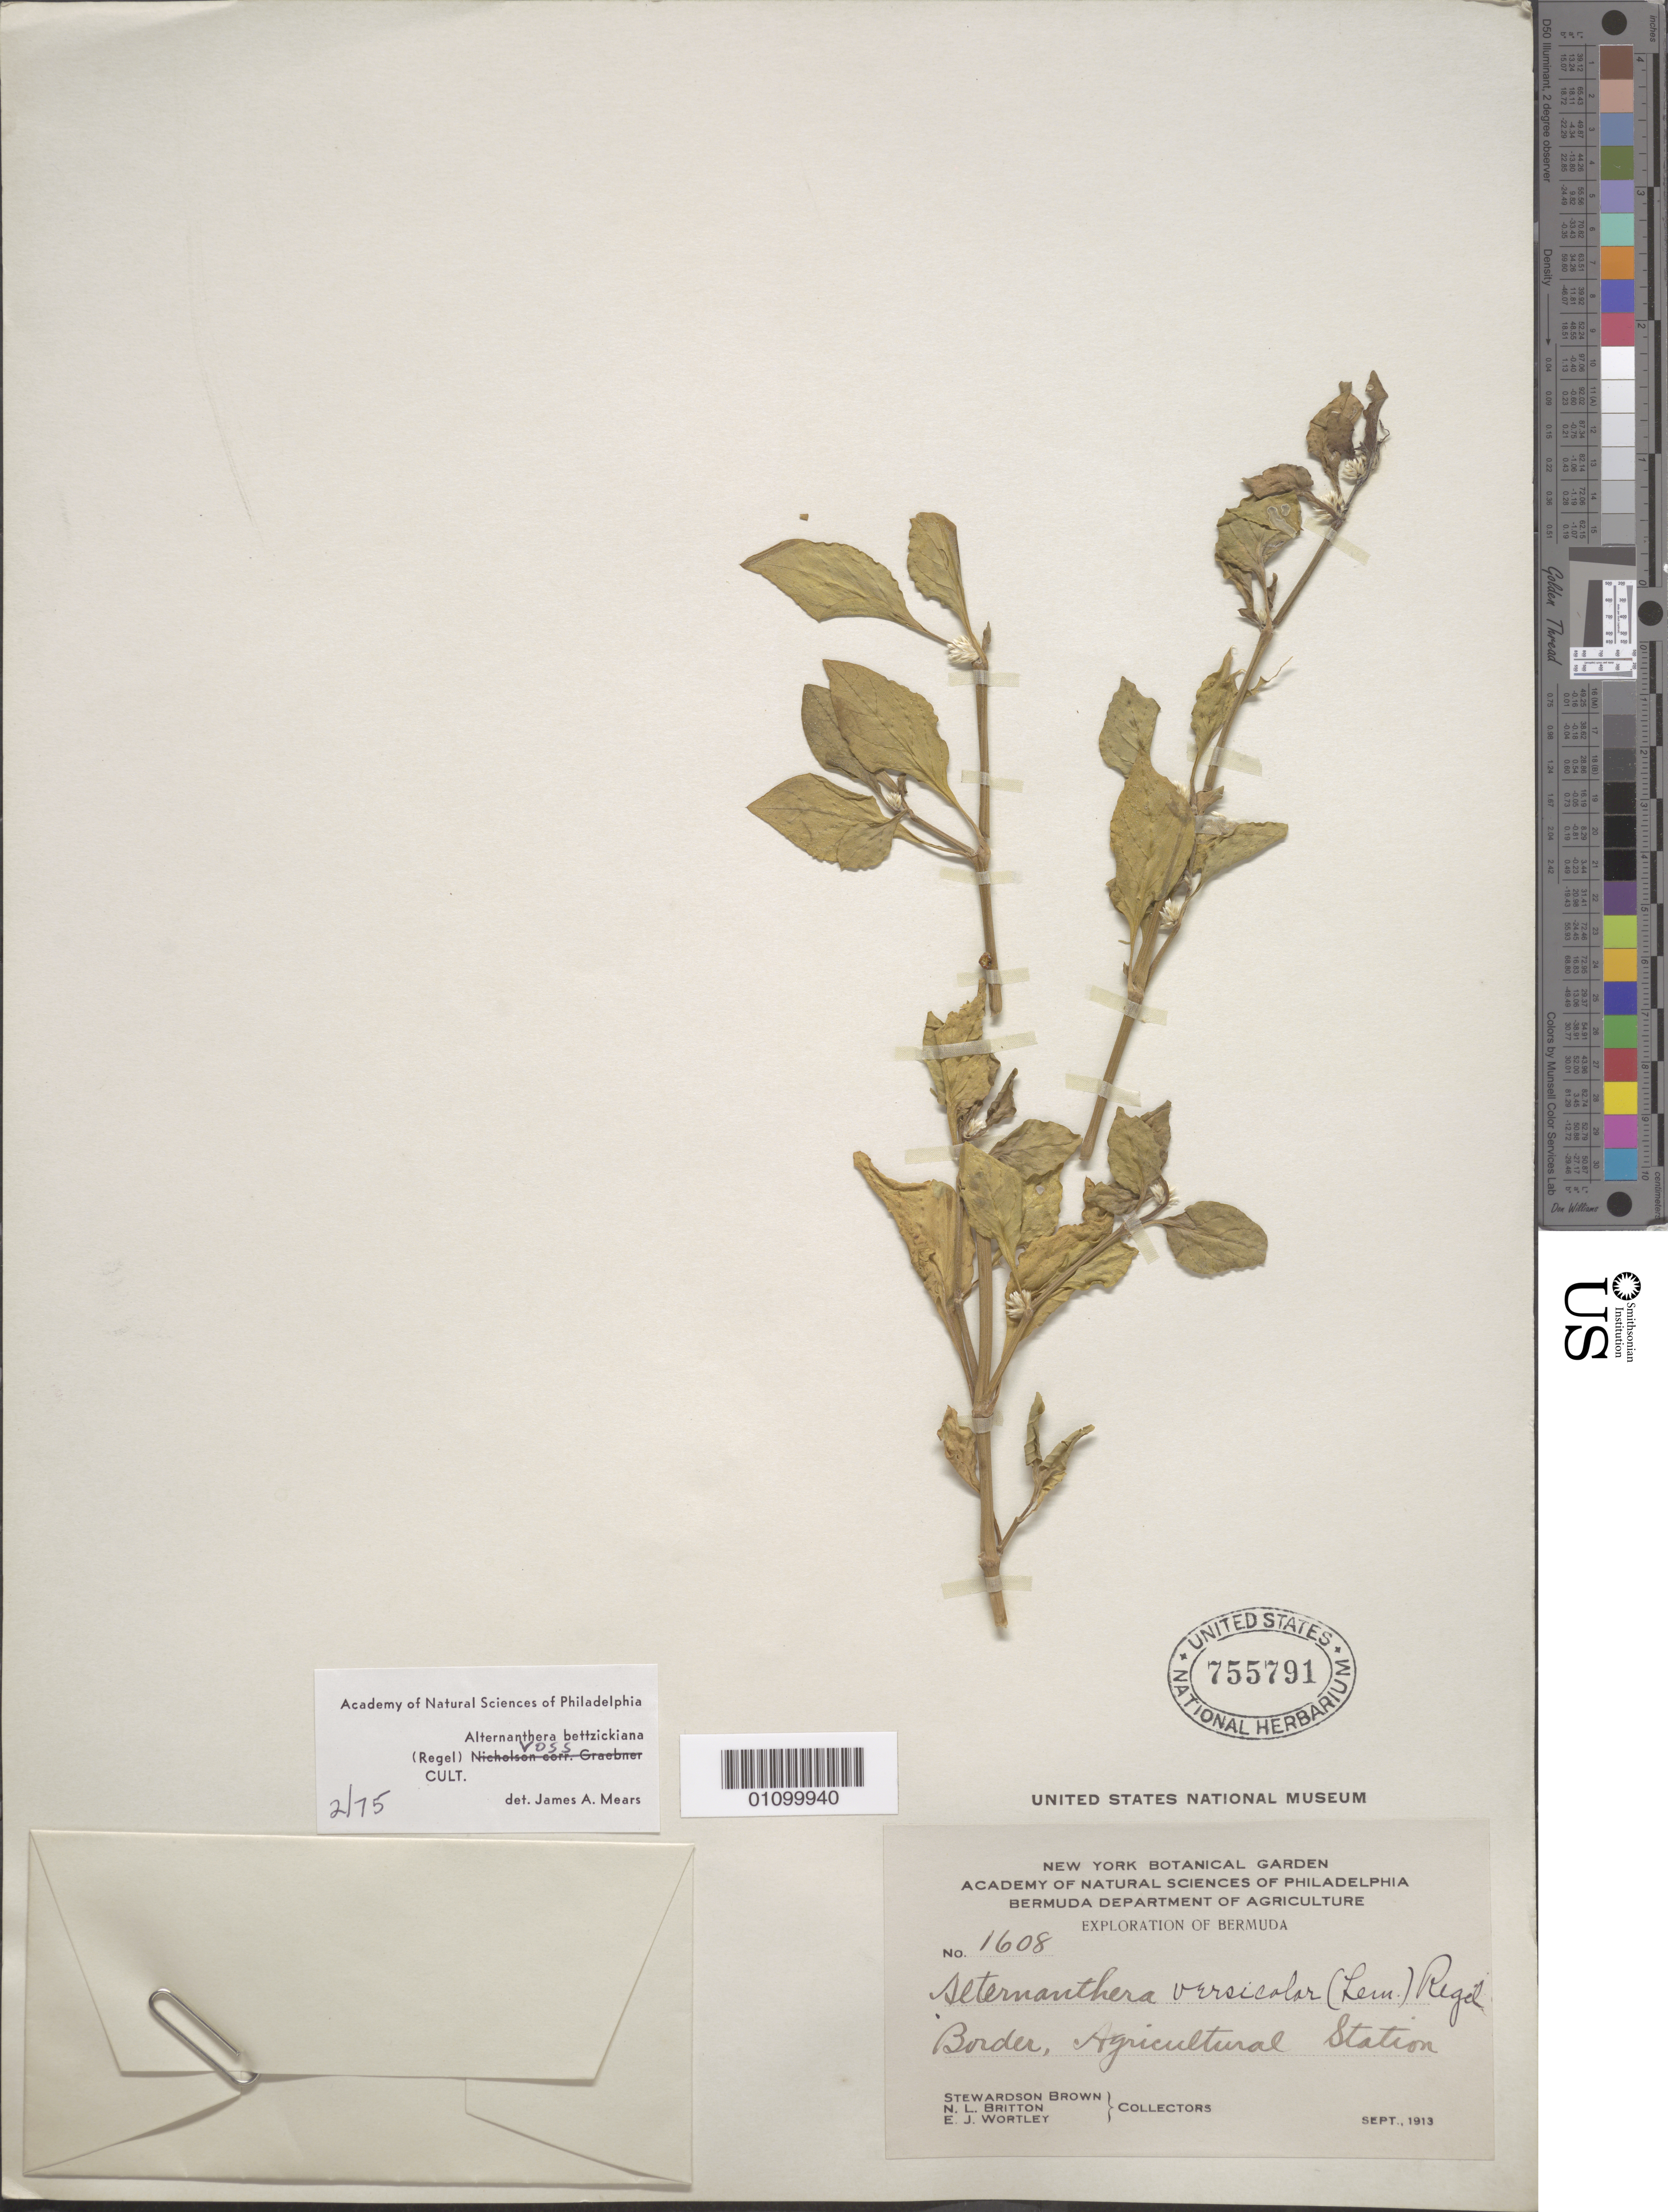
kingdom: Plantae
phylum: Tracheophyta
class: Magnoliopsida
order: Caryophyllales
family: Amaranthaceae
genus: Alternanthera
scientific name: Alternanthera bettzickiana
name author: (Regel) G. Nicholson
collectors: S. Brown, N. Britton & E. Wortley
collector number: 1608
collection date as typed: Sep 1913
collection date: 1913-09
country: Bermuda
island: Bermuda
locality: Border Agriculture station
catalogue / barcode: US 755791